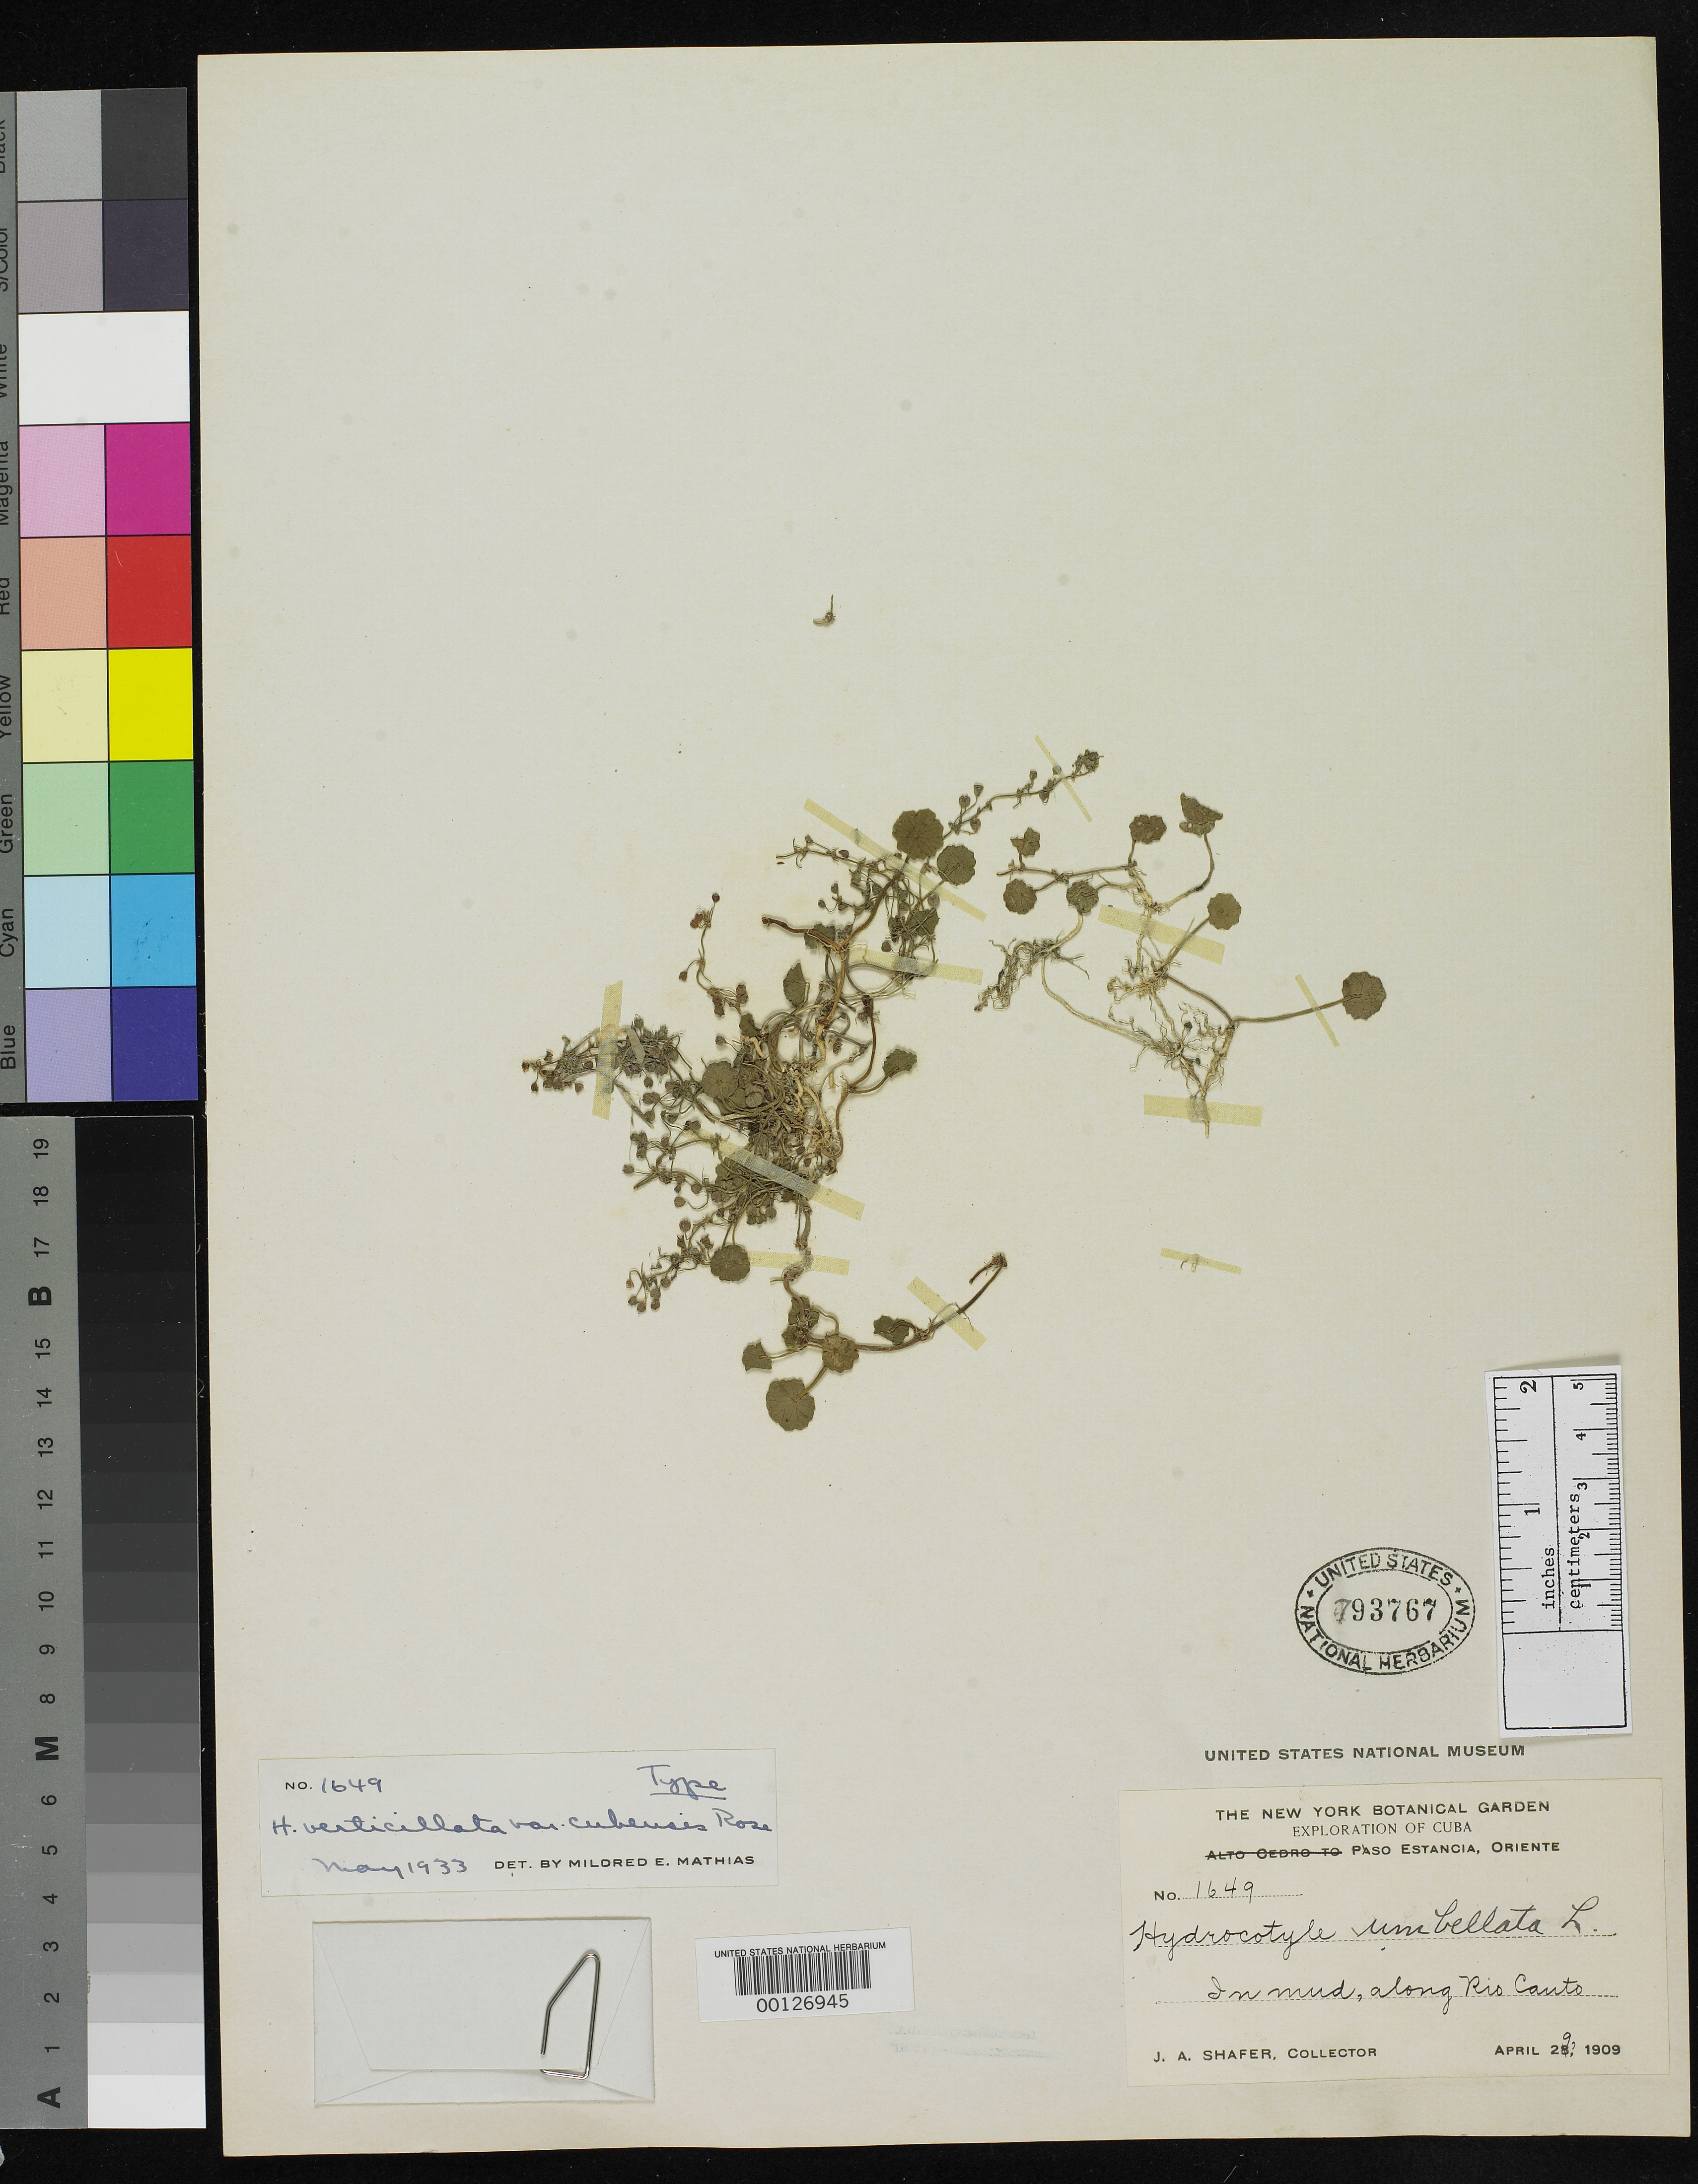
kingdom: Plantae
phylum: Tracheophyta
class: Magnoliopsida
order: Apiales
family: Araliaceae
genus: Hydrocotyle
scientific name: Hydrocotyle verticillata var. cubensis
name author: Rose ex Mathias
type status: Holotype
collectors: J. A. Shafer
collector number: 1649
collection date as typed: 29 Apr 1909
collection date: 1909-04-29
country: Cuba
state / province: Oriente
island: Greater Antilles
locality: Paso Estancia.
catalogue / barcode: US 793767